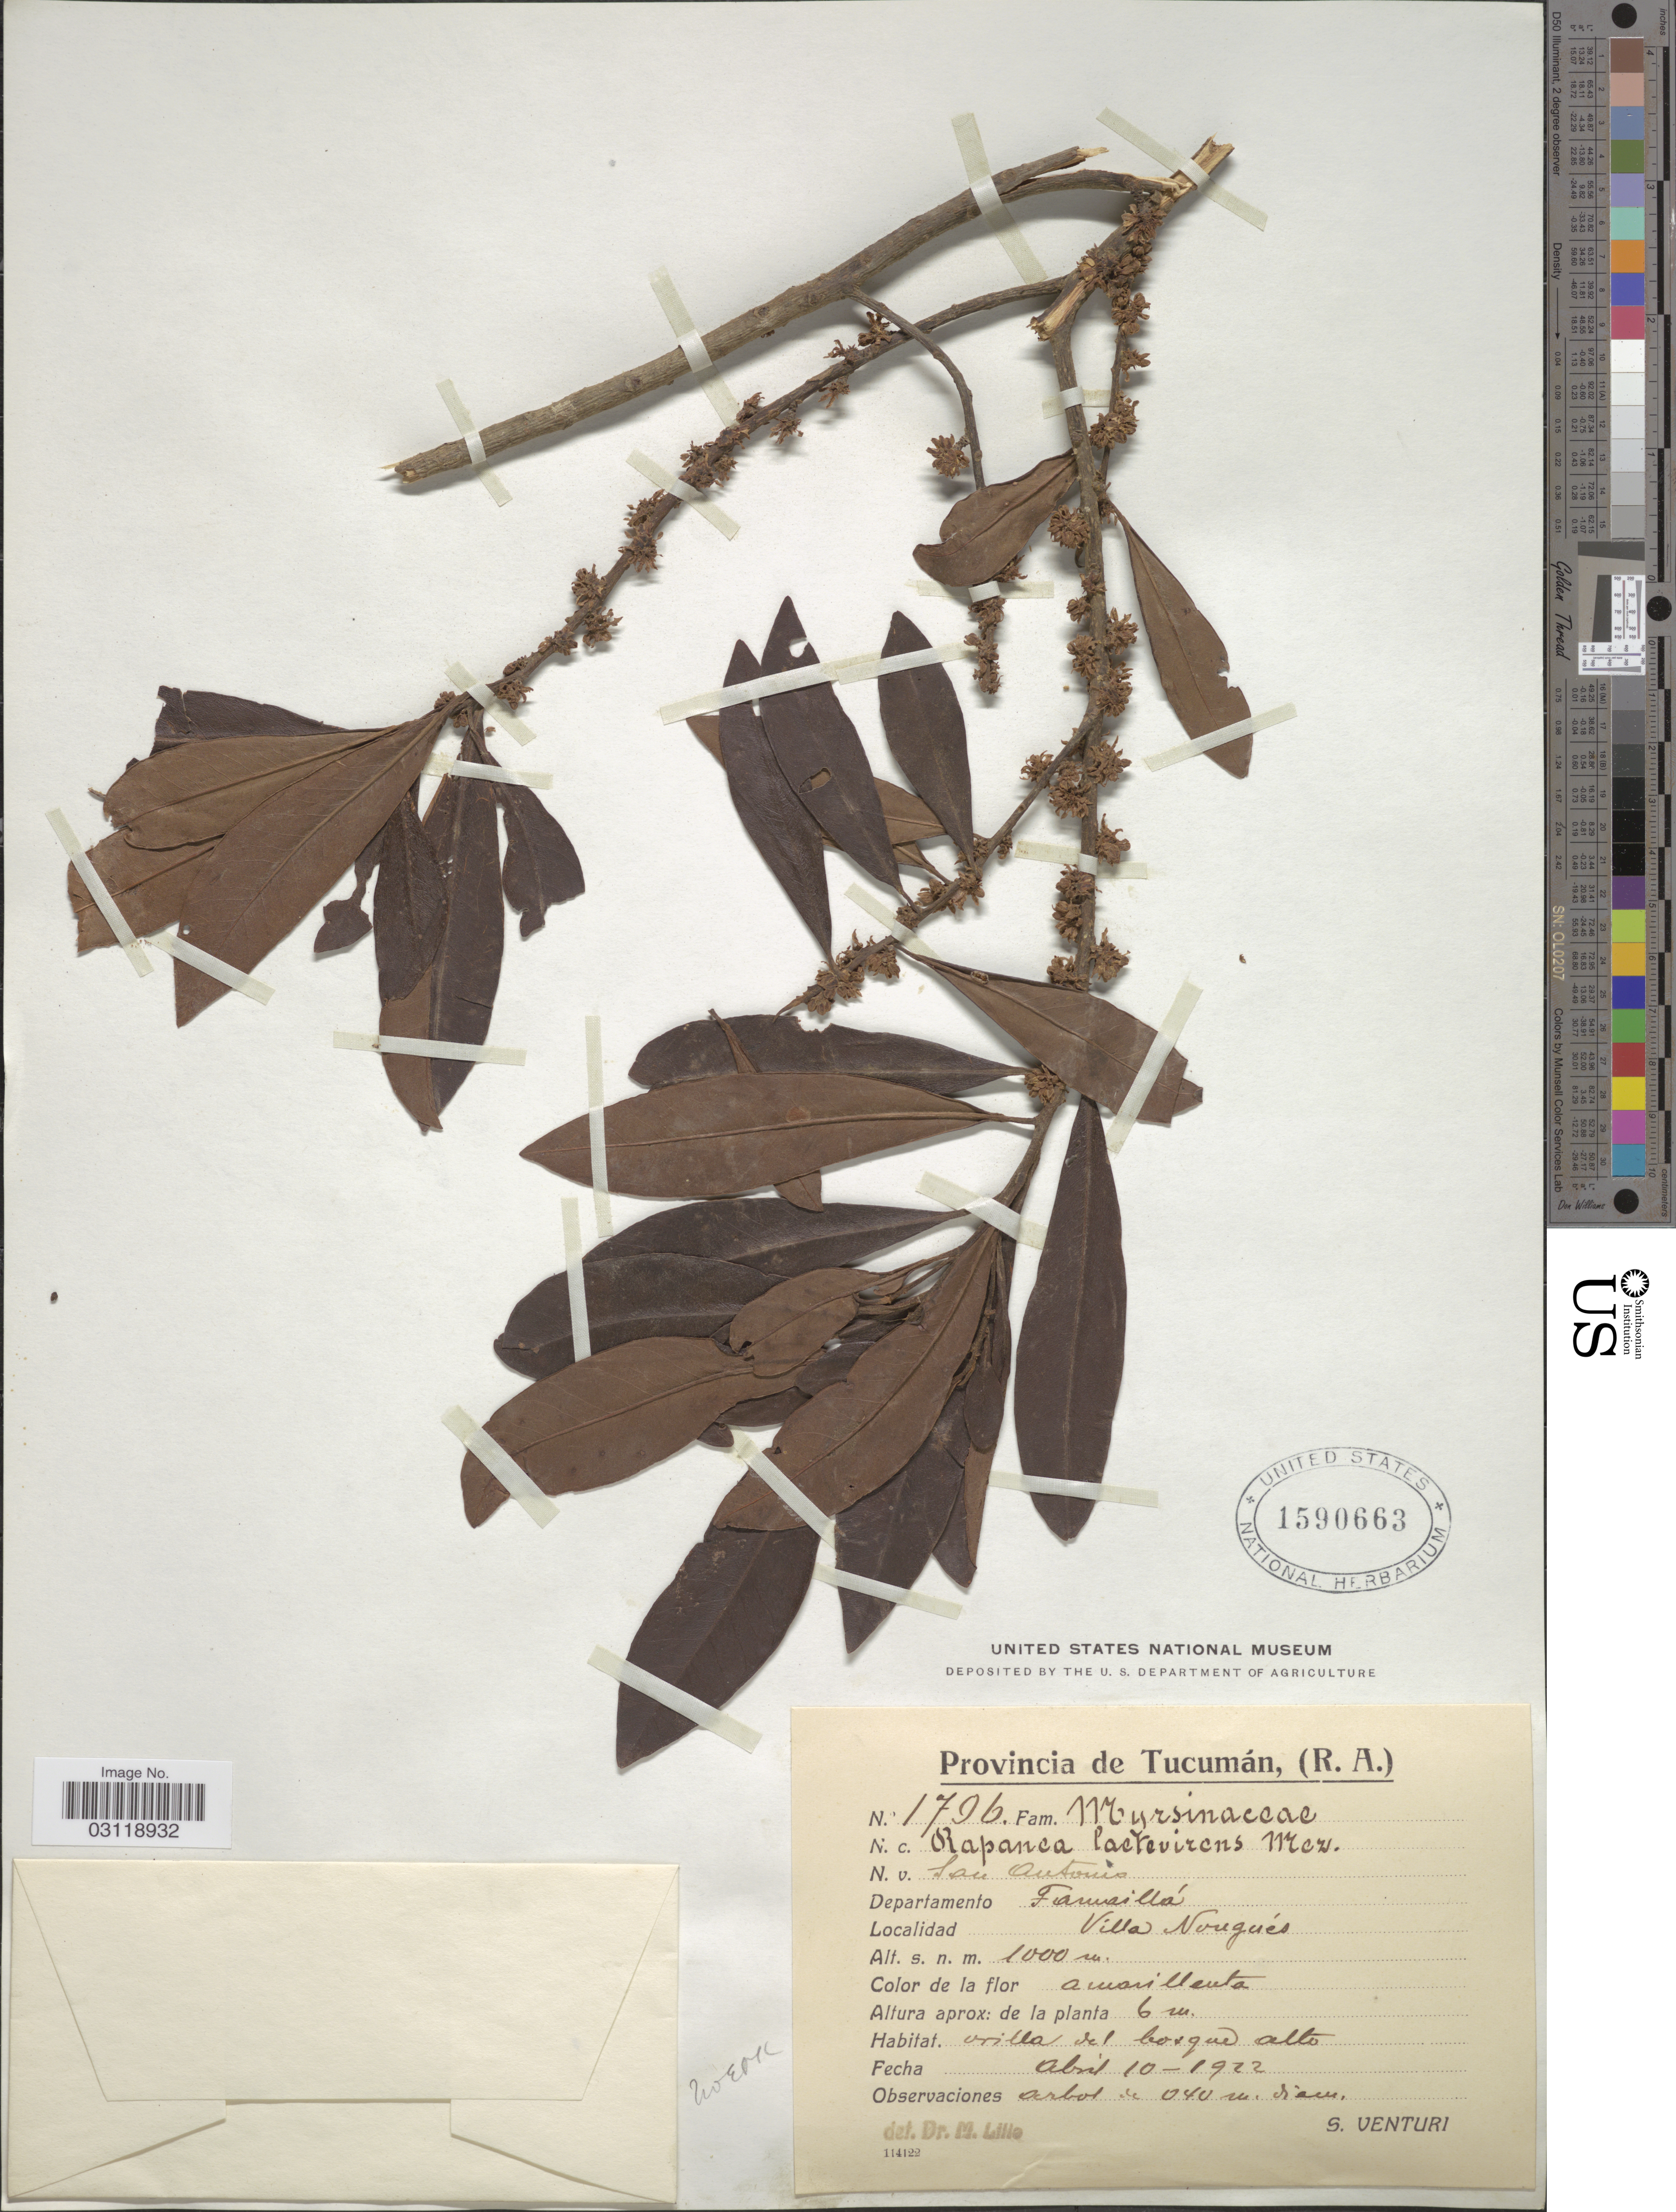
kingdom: Plantae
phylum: Tracheophyta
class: Magnoliopsida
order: Ericales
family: Primulaceae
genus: Rapanea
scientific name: Rapanea sp.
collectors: S. Venturi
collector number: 1796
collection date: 1922-04-10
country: Argentina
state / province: Tucuman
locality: Departamento Famaillá. Villa Nougués.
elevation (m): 1000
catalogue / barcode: US 1590663